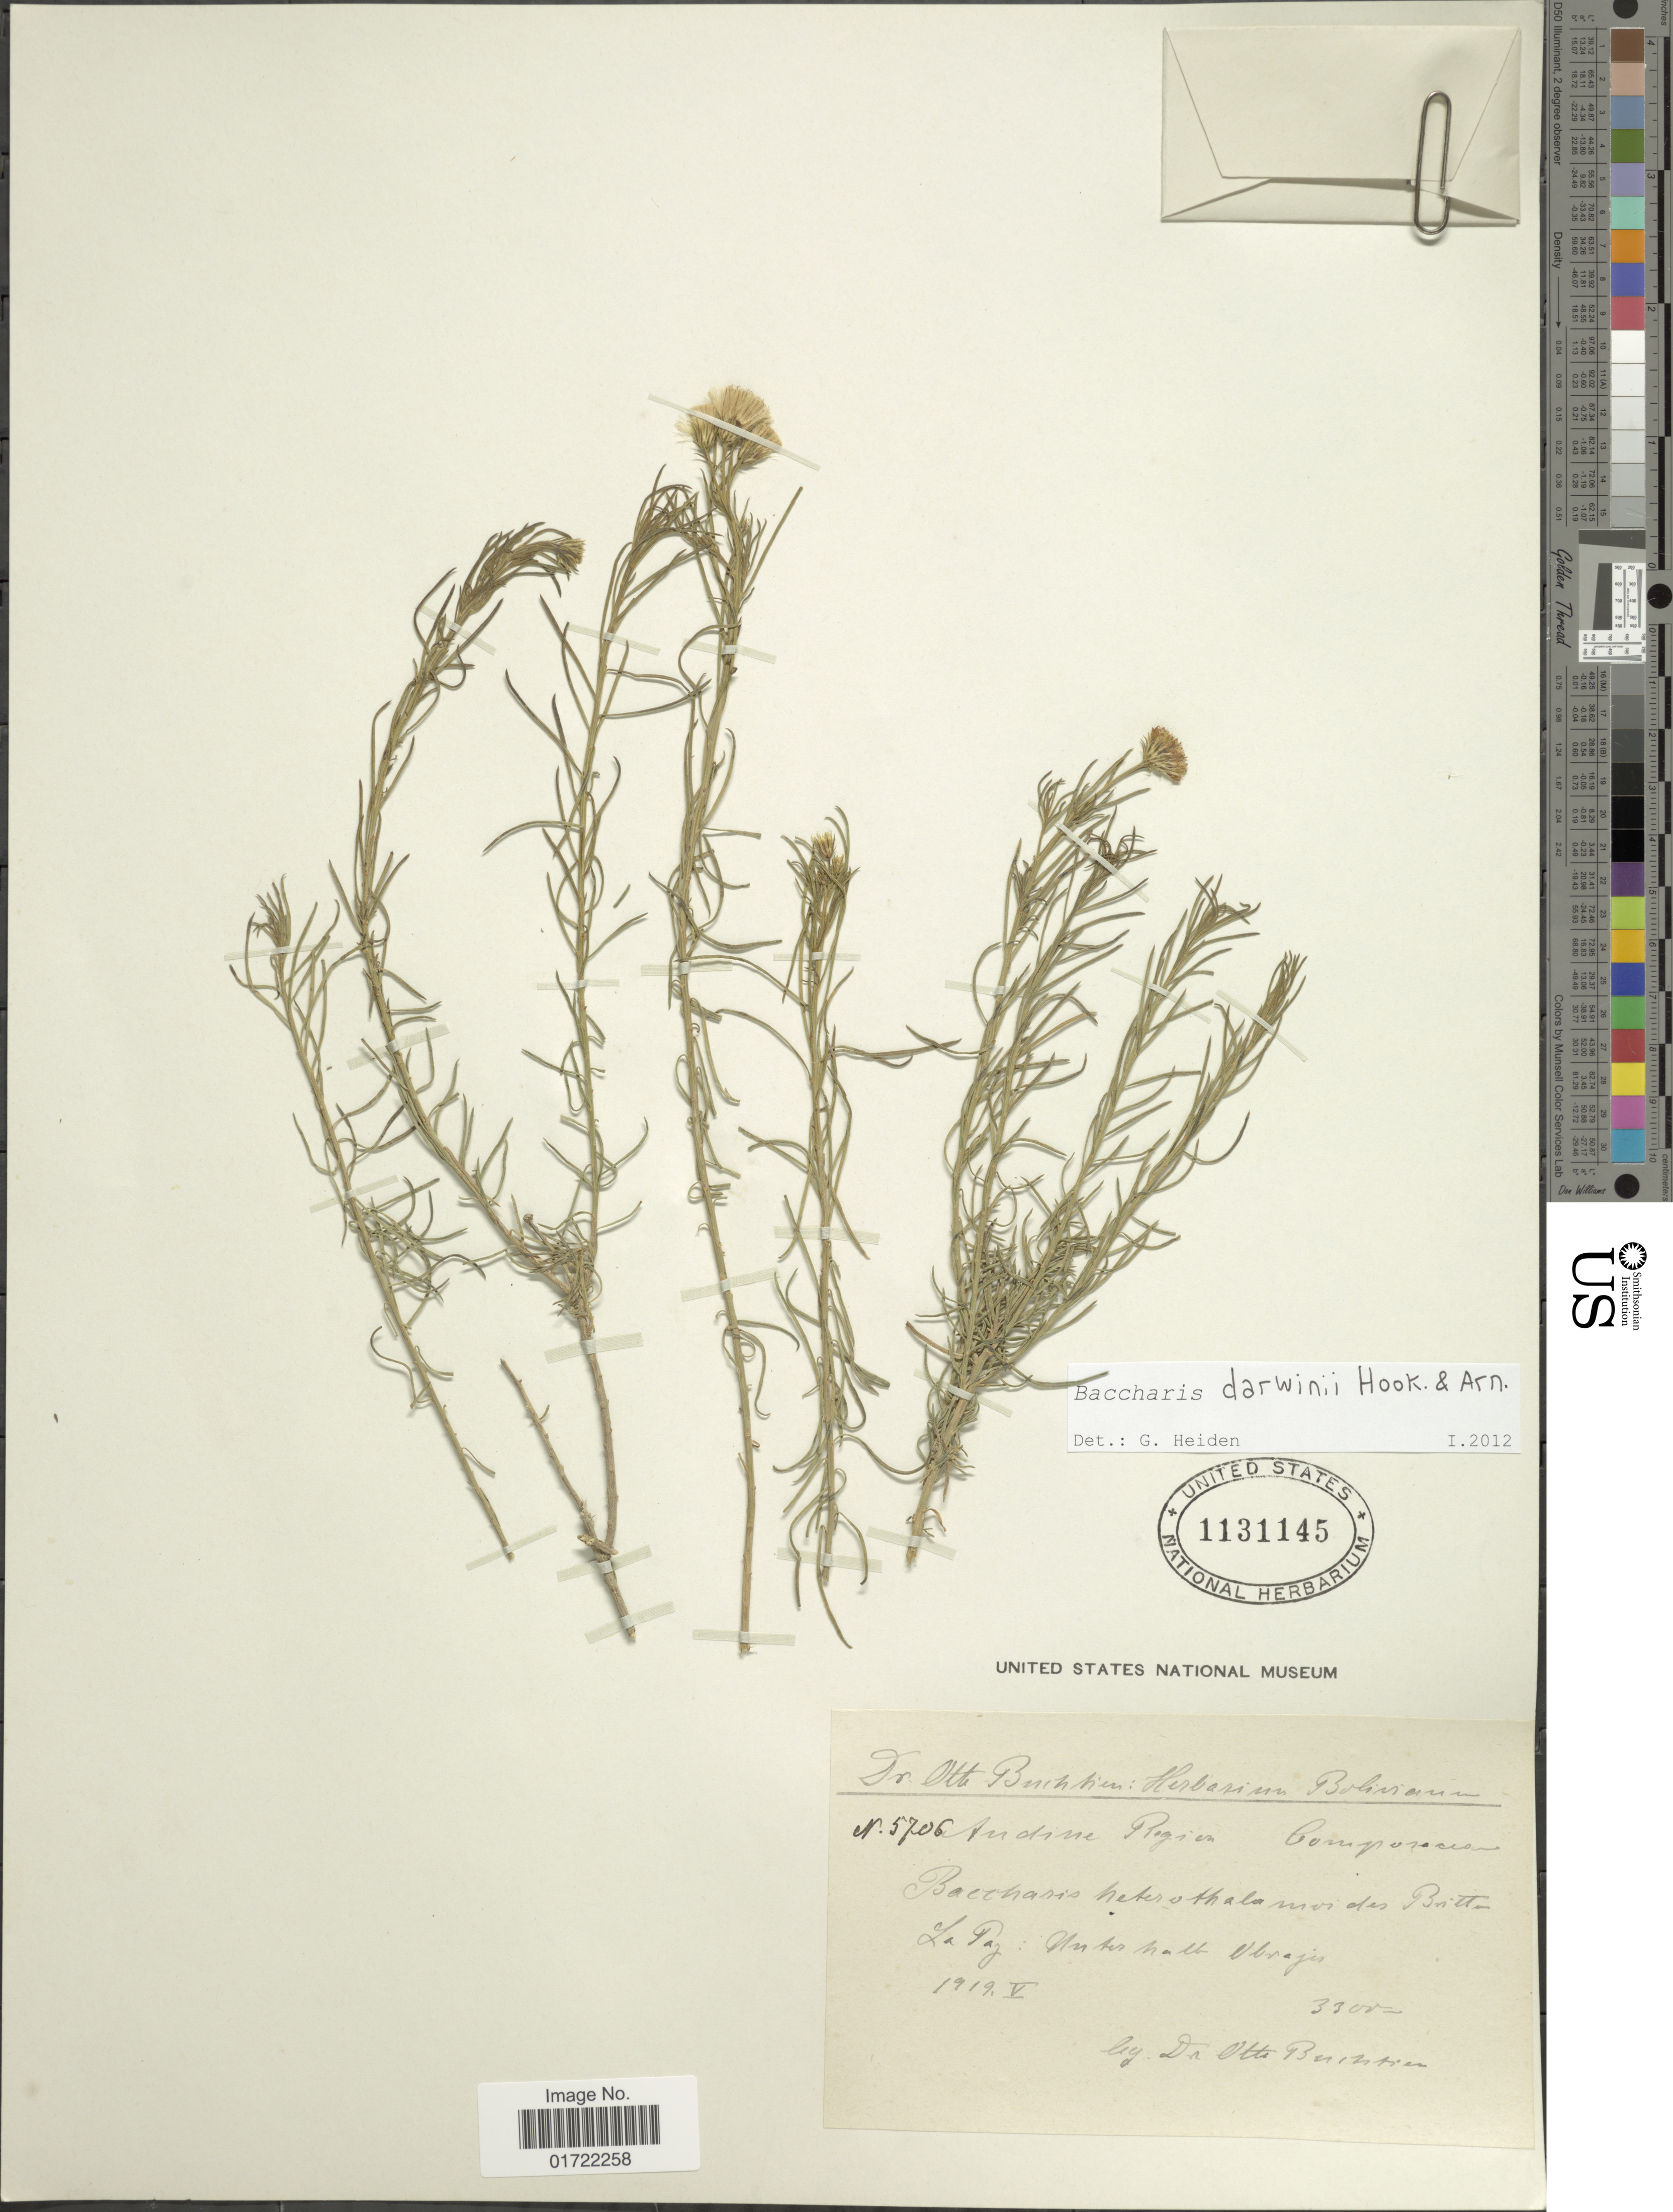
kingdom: Plantae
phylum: Tracheophyta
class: Magnoliopsida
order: Asterales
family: Asteraceae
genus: Baccharis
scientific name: Baccharis darwinii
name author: Hook. & Arn.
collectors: O. Buchtien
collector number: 5706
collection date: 1919-05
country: Bolivia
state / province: La Paz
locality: Unter halb Obrajes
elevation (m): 3300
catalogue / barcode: US 1131145